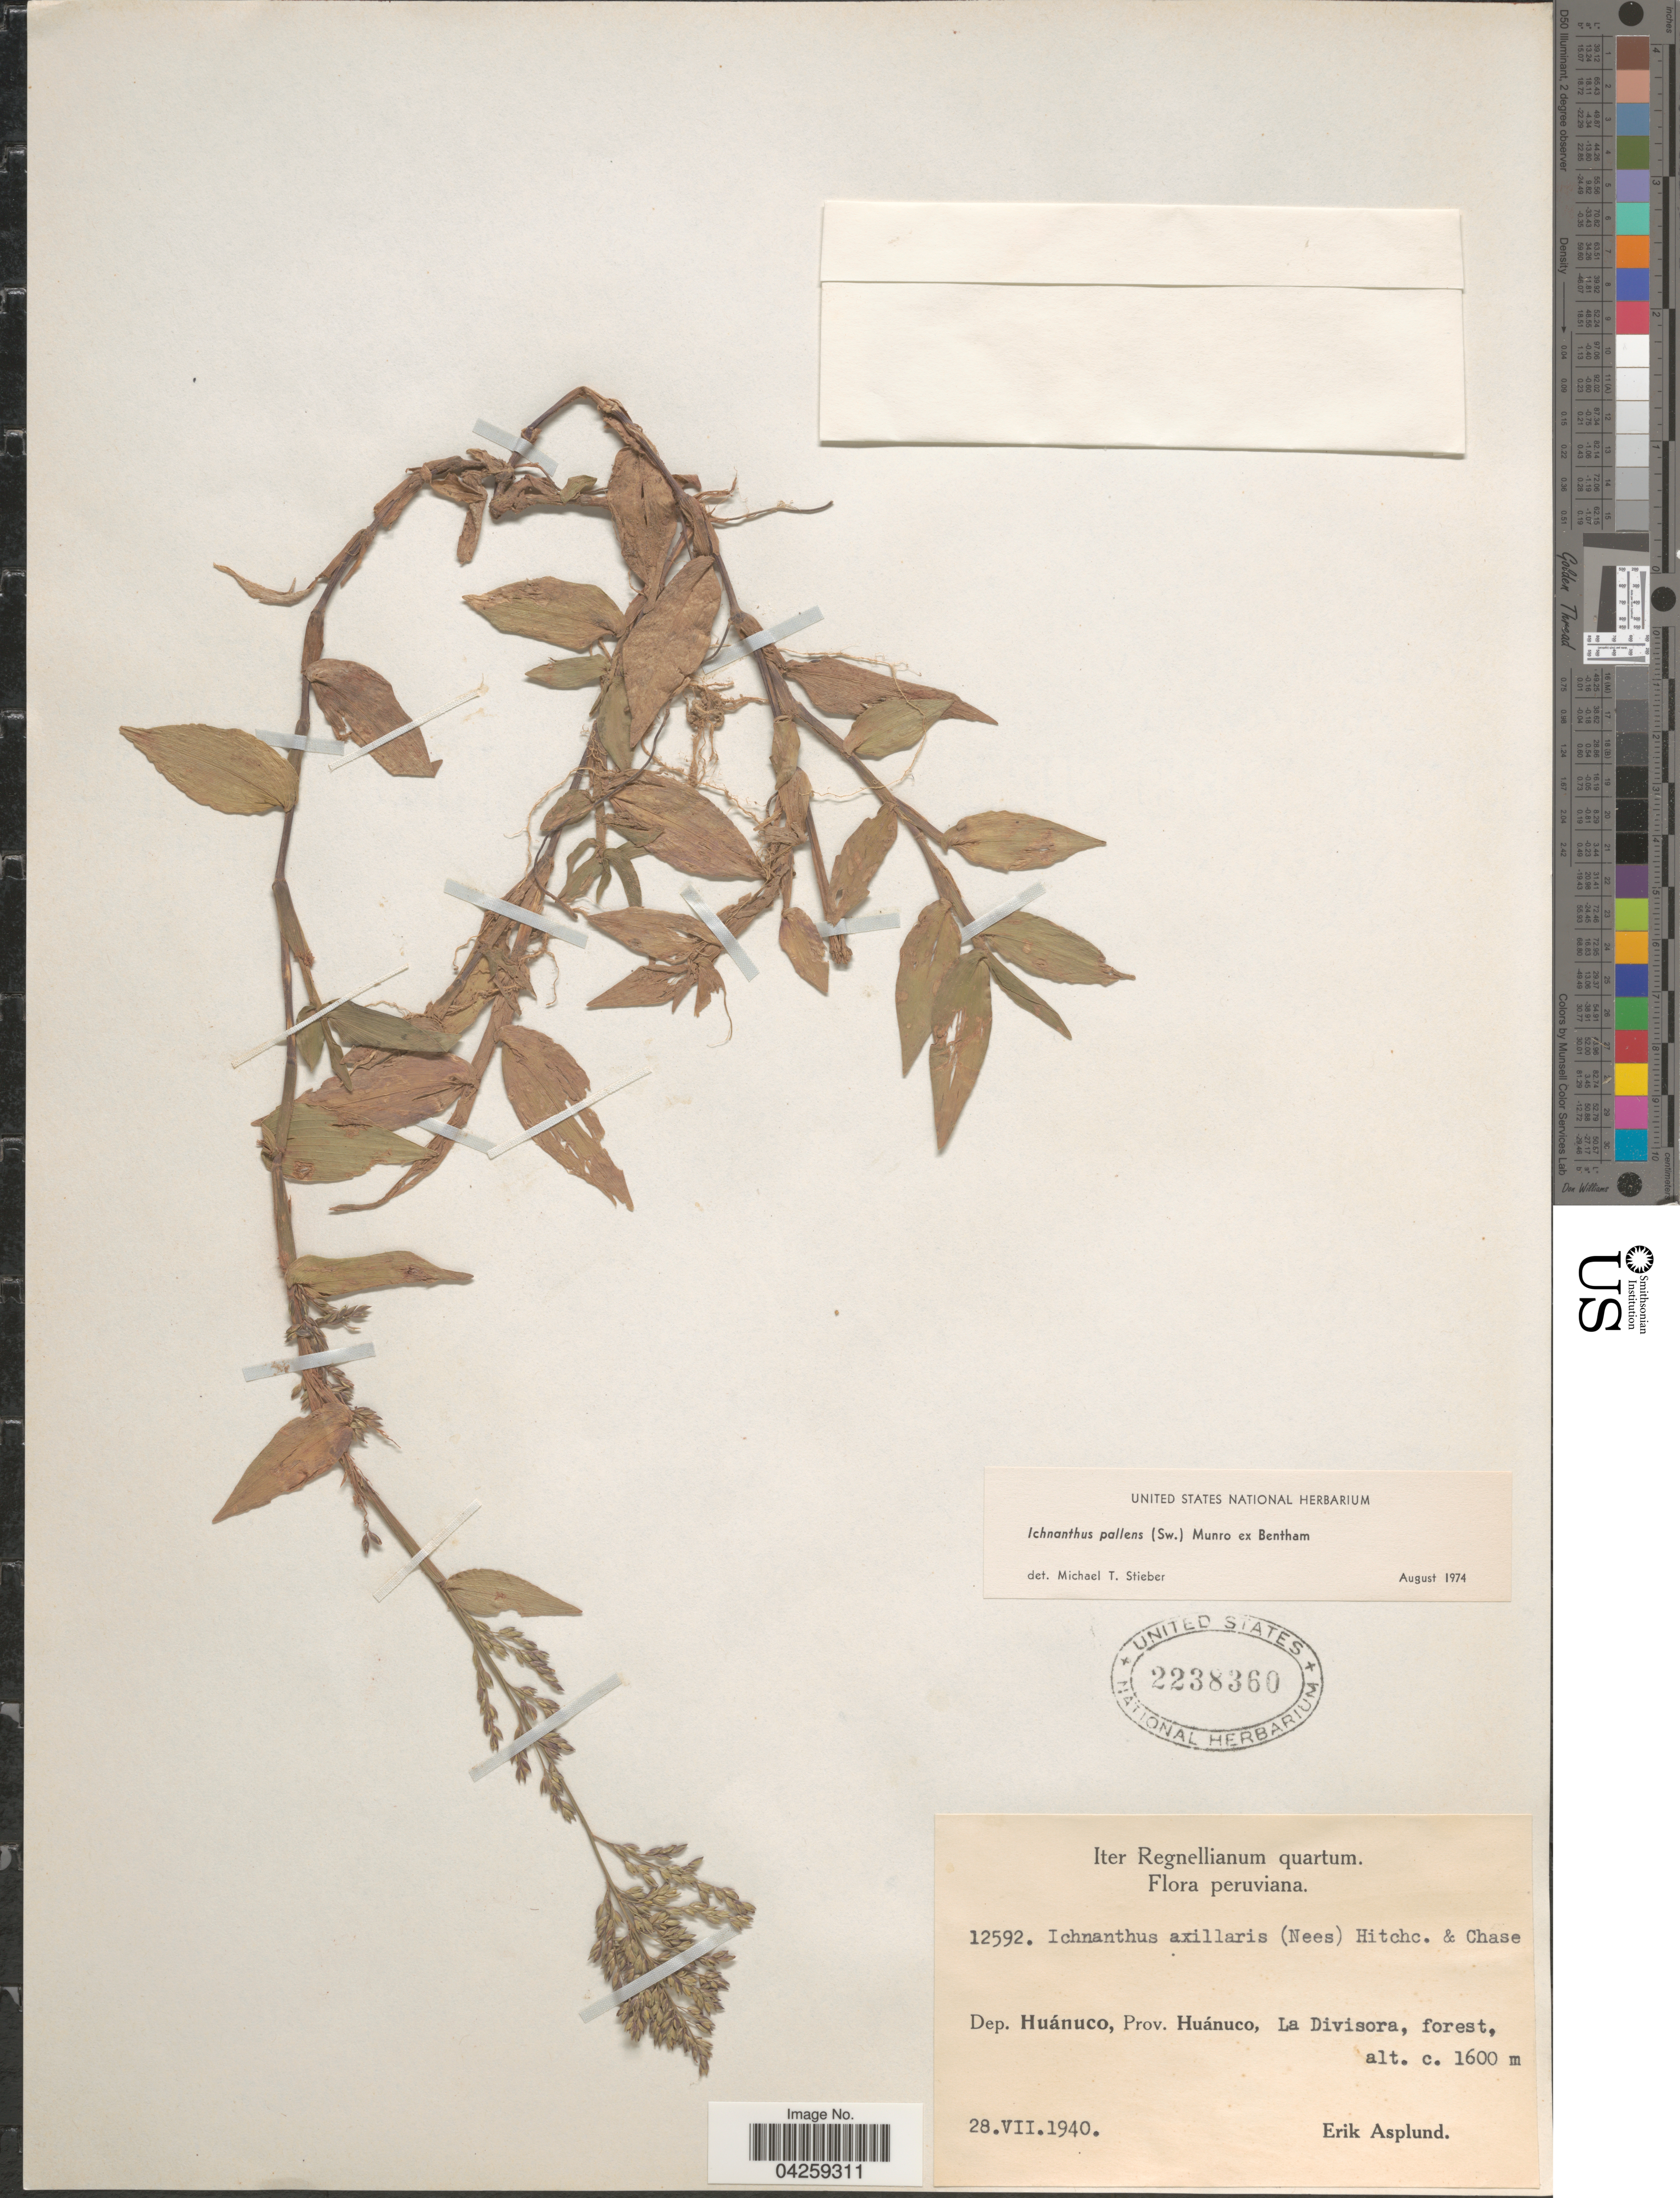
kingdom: Plantae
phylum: Tracheophyta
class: Liliopsida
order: Poales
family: Poaceae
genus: Ichnanthus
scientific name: Ichnanthus pallens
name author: (Sw.) Munro ex Benth.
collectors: E. Asplund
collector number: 12592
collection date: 1940-07-28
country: Peru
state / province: Huánuco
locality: Iter Regnellianum quartum. Peruviana. Dep. Huánuco, La Divisora, forest.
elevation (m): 1600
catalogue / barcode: US 2238360